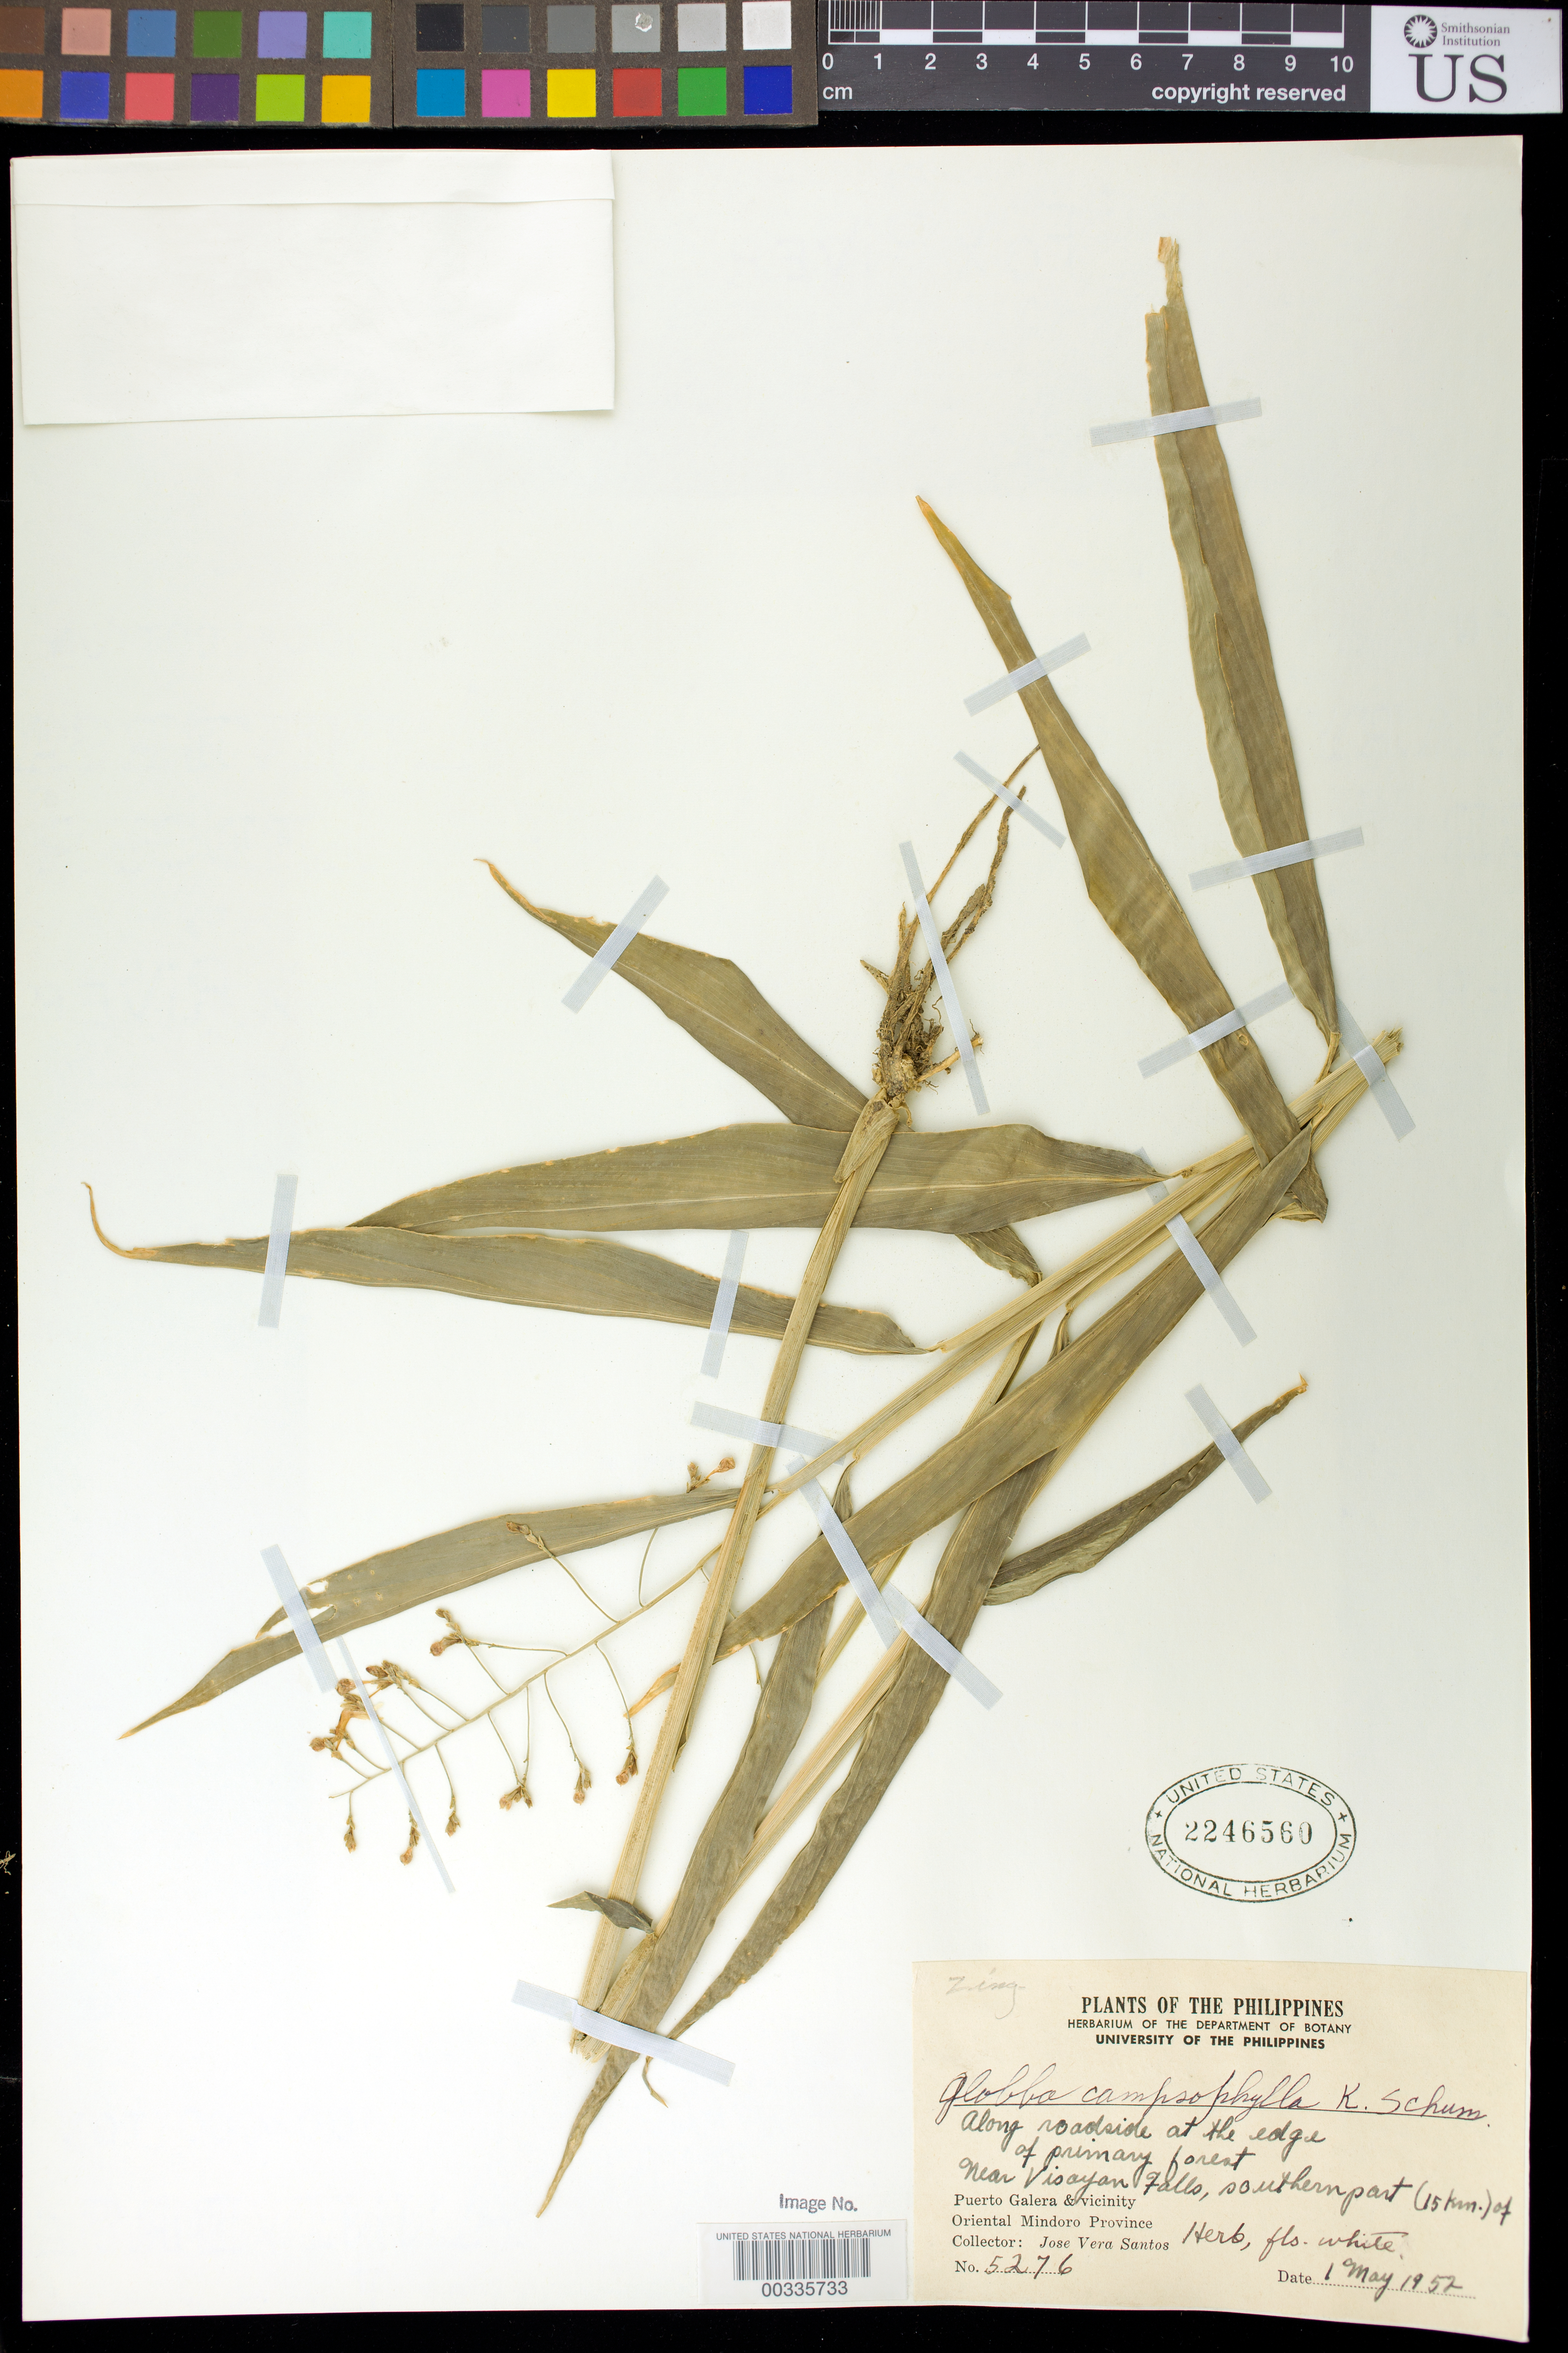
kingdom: Plantae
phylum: Tracheophyta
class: Liliopsida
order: Zingiberales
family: Zingiberaceae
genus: Globba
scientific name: Globba campsophylla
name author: K. Schum.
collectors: J. V. Santos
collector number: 5276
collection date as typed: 01 May 1952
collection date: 1952-05-01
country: Philippines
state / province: Mimaropa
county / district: Mindoro Oriental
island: Mindoro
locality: Near visayan falls, southern part (15 km) of puerto galera and vicinity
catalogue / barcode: US 2246560